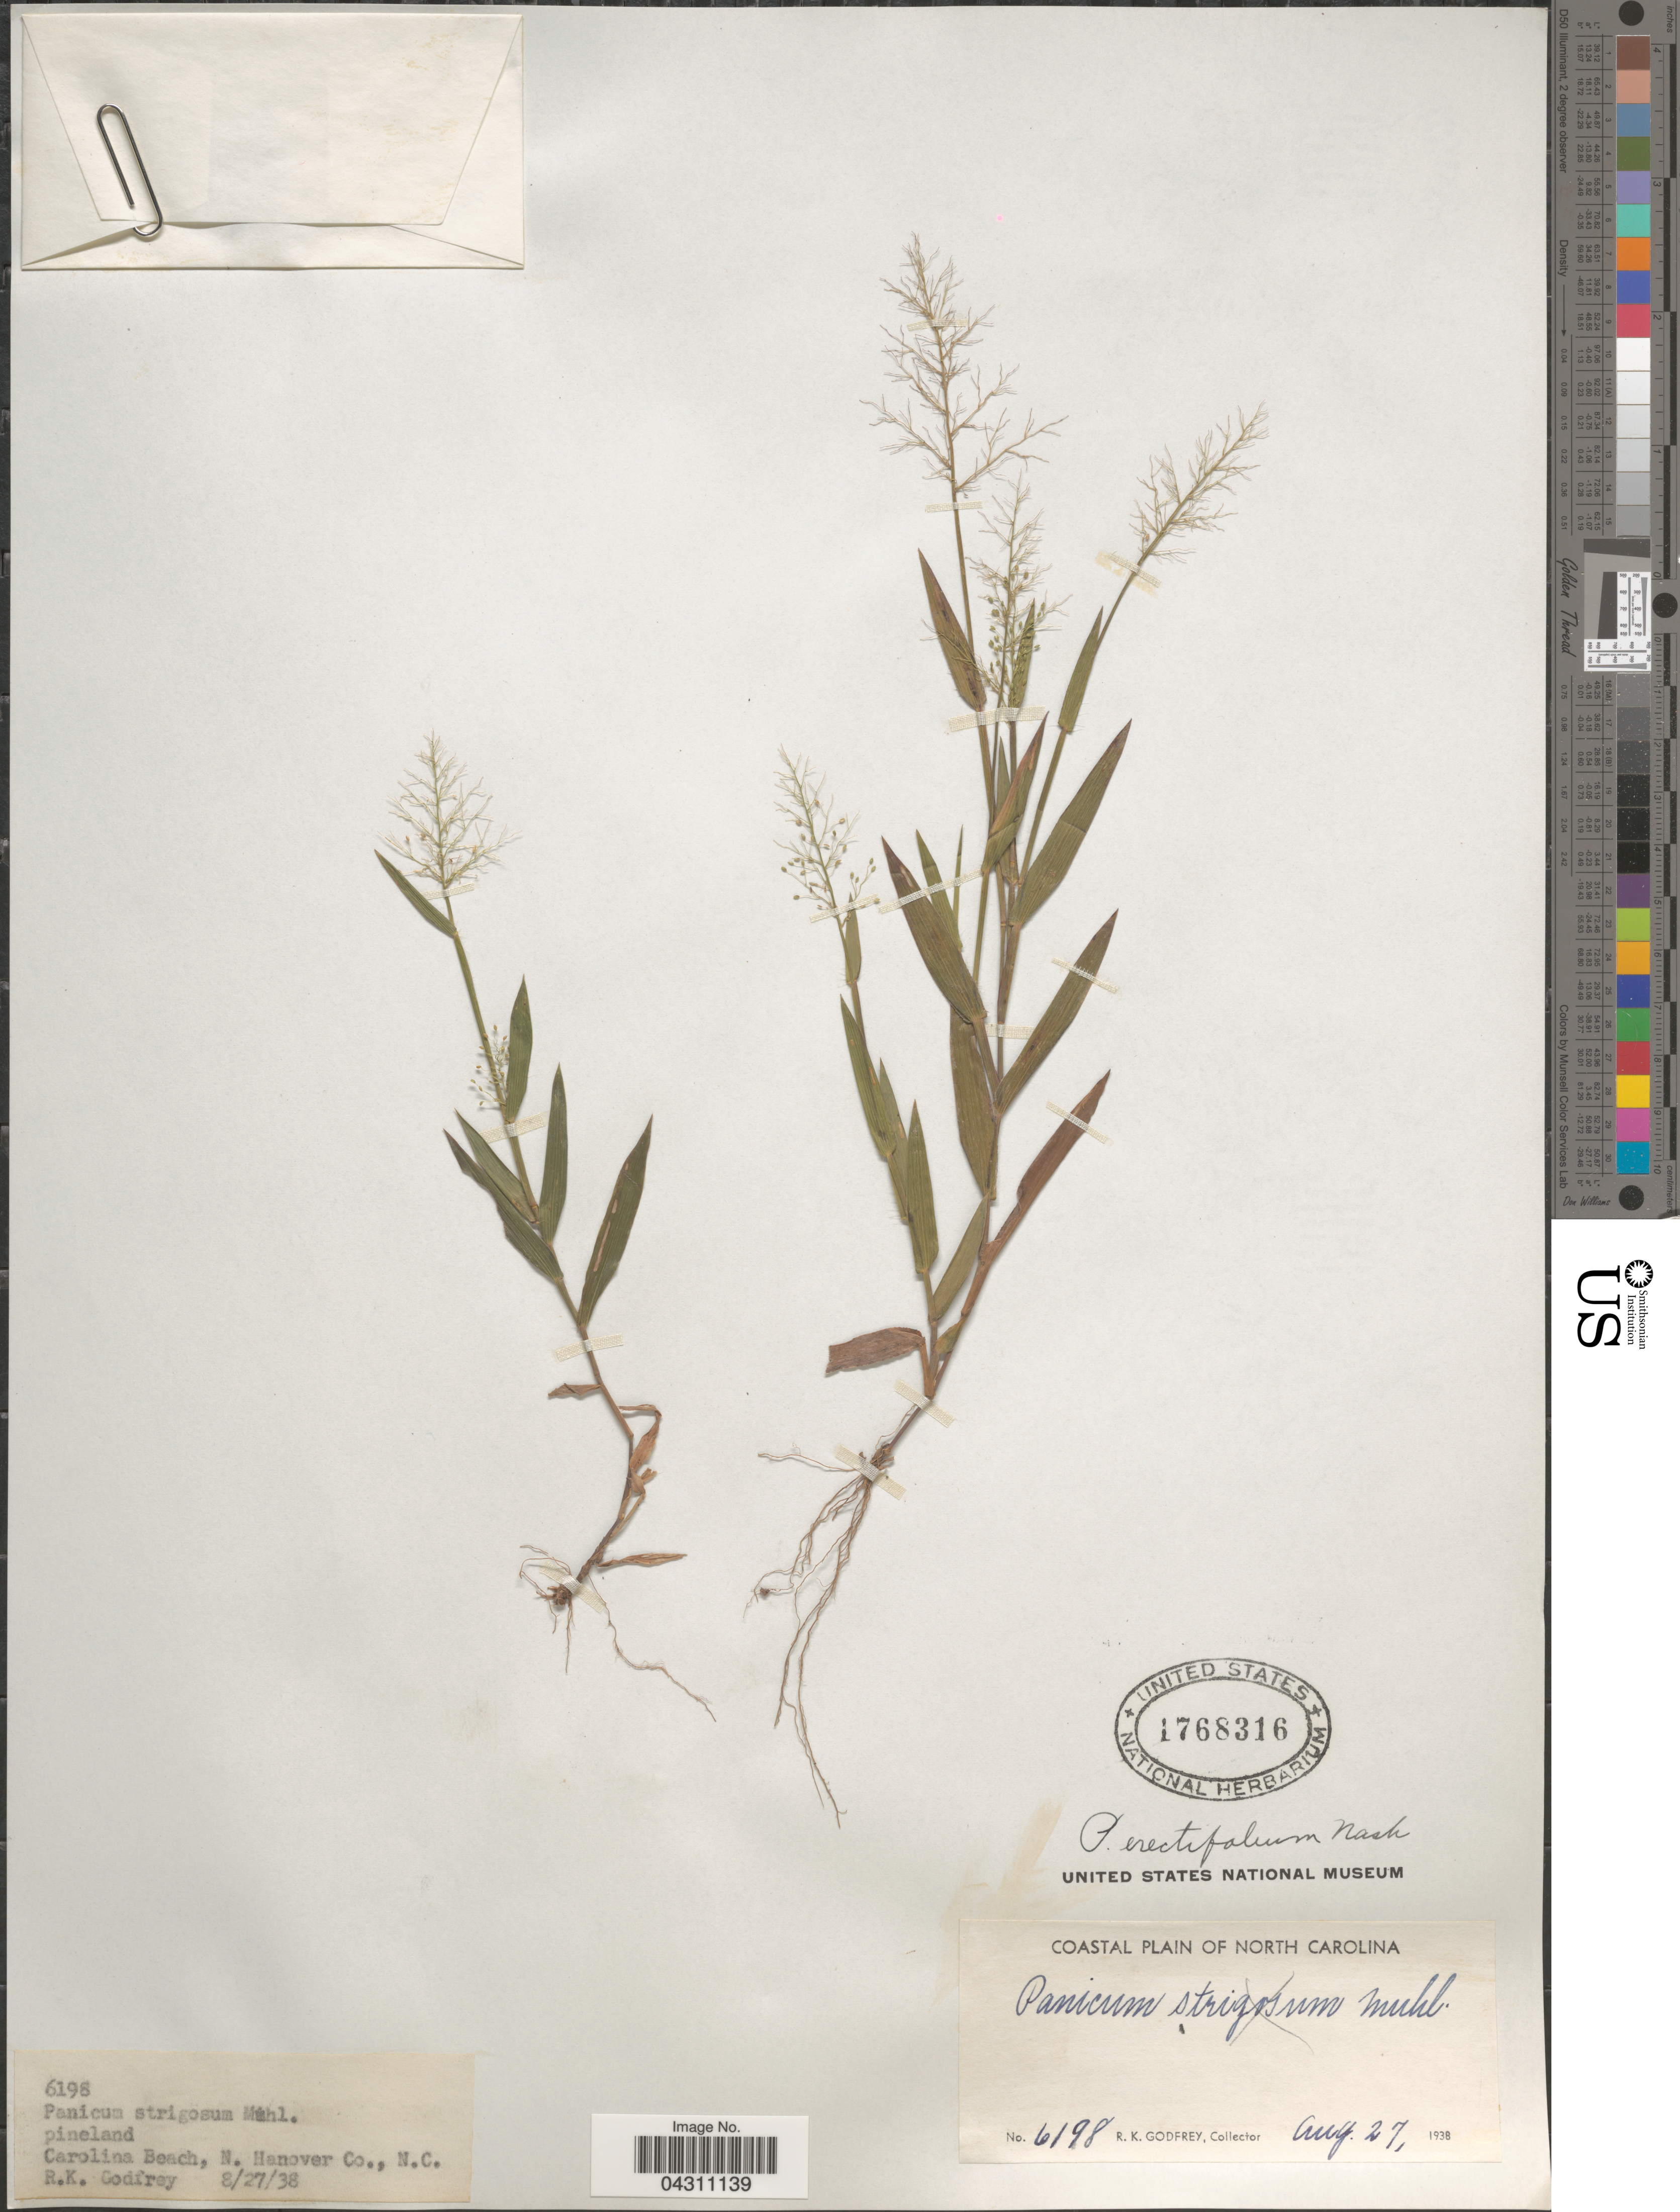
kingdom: Plantae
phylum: Tracheophyta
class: Liliopsida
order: Poales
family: Poaceae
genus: Dichanthelium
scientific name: Dichanthelium sphaerocarpon var. floridanum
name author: (Vasey) Davidse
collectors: R. K. Godfrey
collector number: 6198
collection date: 1938-08-27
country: United States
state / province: North Carolina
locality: Coastal Plain of North Carolina. Carolina Beach, N. Hanover Co.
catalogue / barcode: US 1768316